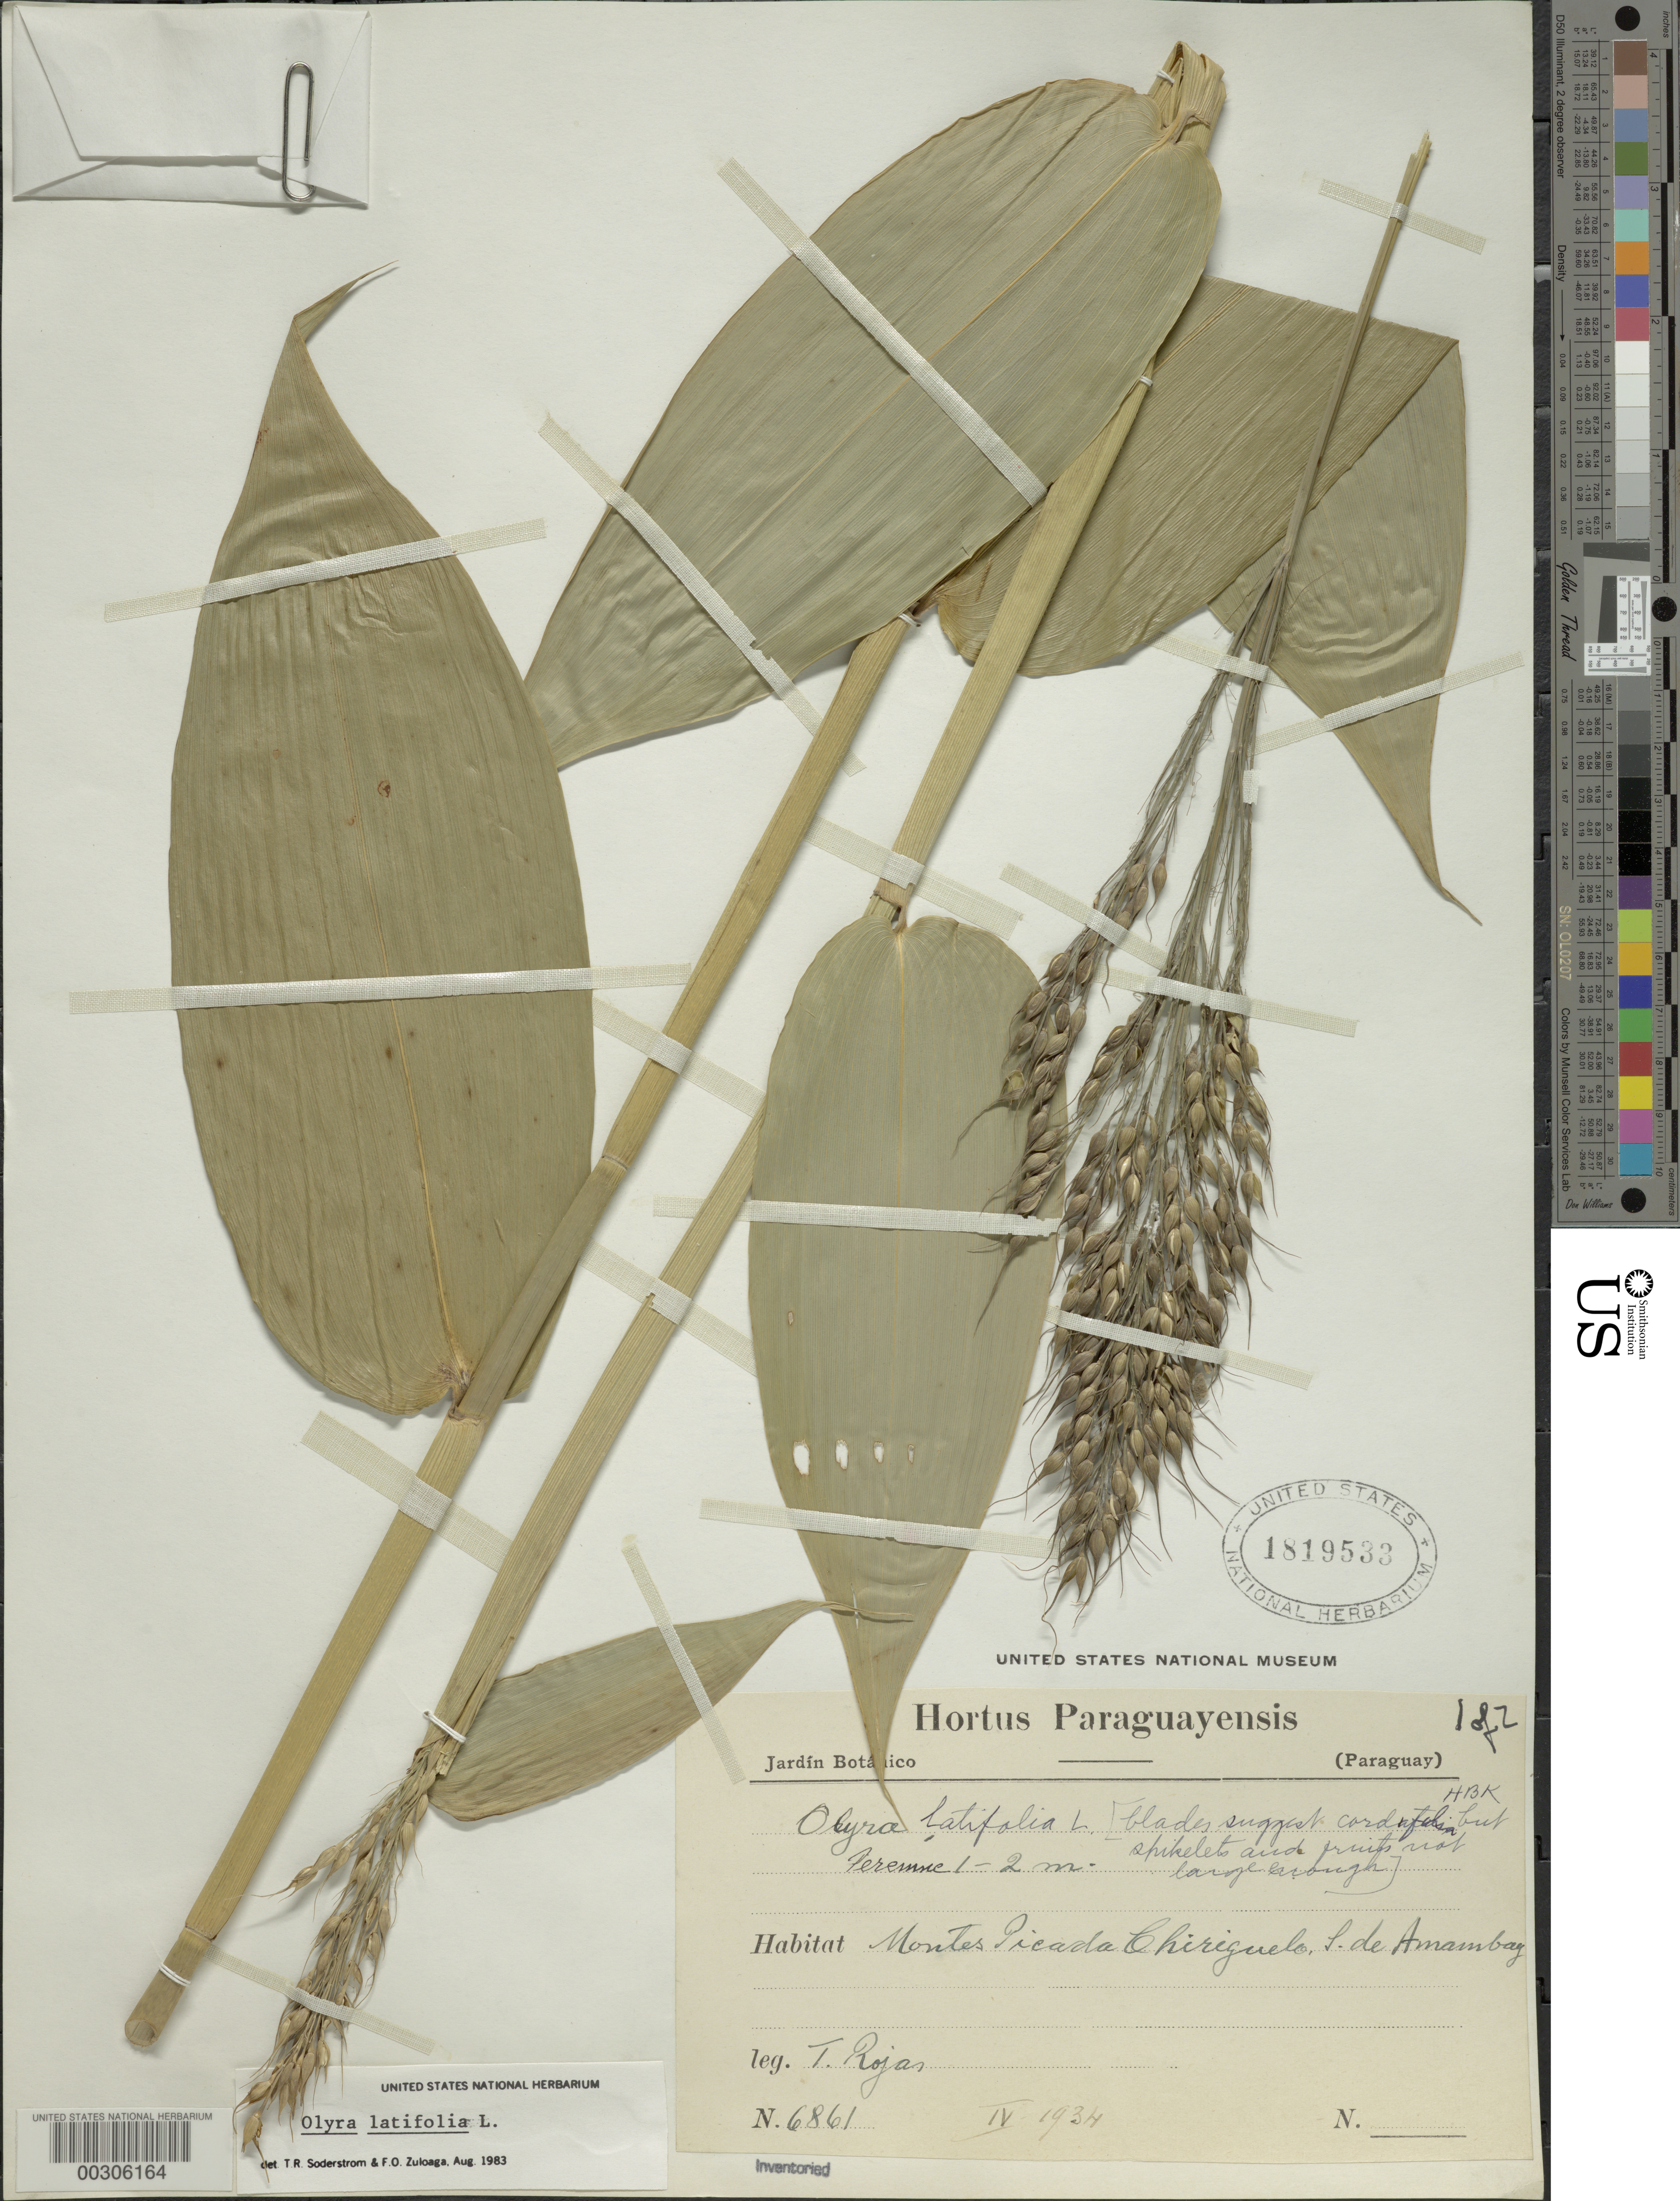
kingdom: Plantae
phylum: Tracheophyta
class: Liliopsida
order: Poales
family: Poaceae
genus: Olyra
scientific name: Olyra latifolia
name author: L.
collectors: T. Rojas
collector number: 6861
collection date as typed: Apr 1934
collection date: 1934-04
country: Paraguay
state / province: Amambay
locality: Picada chiriguelo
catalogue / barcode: US 1819533